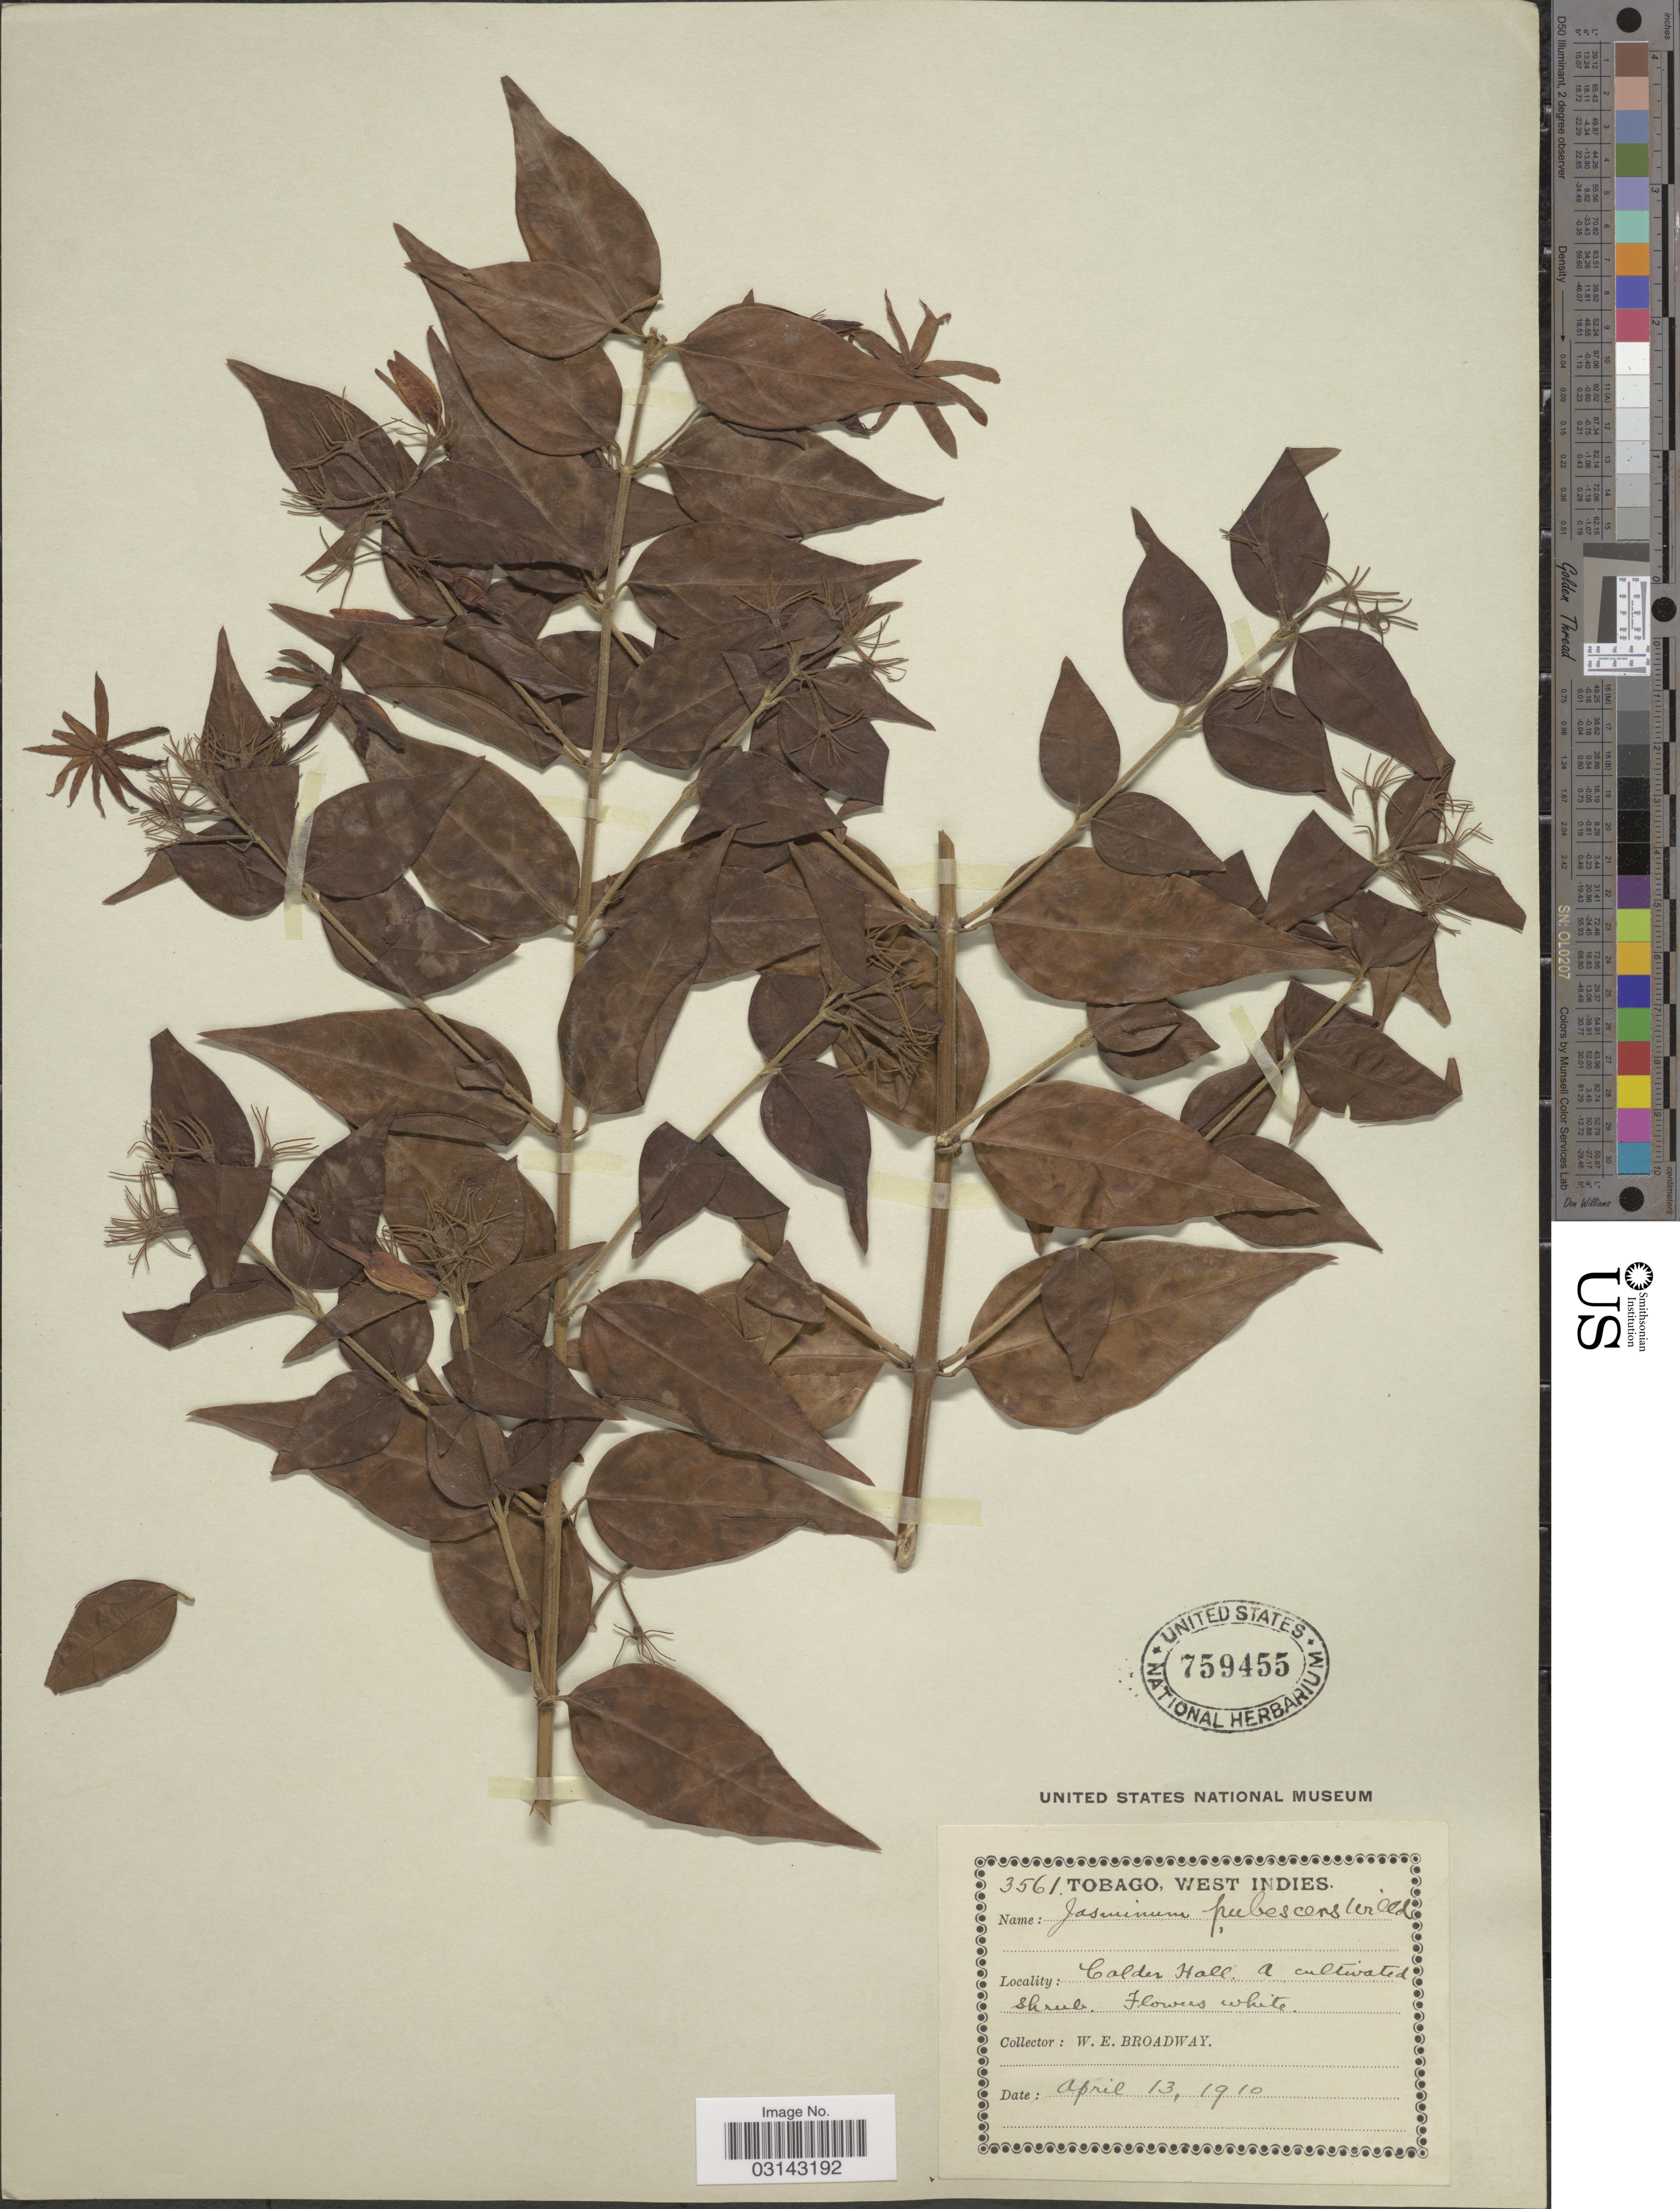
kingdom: Plantae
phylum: Tracheophyta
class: Magnoliopsida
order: Lamiales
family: Oleaceae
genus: Jasminum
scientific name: Jasminum laurifolium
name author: Roxb.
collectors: W. E. Broadway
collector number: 3561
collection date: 1910-04-13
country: Trinidad and Tobago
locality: Tobago. Calder Hall.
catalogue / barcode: US 759455